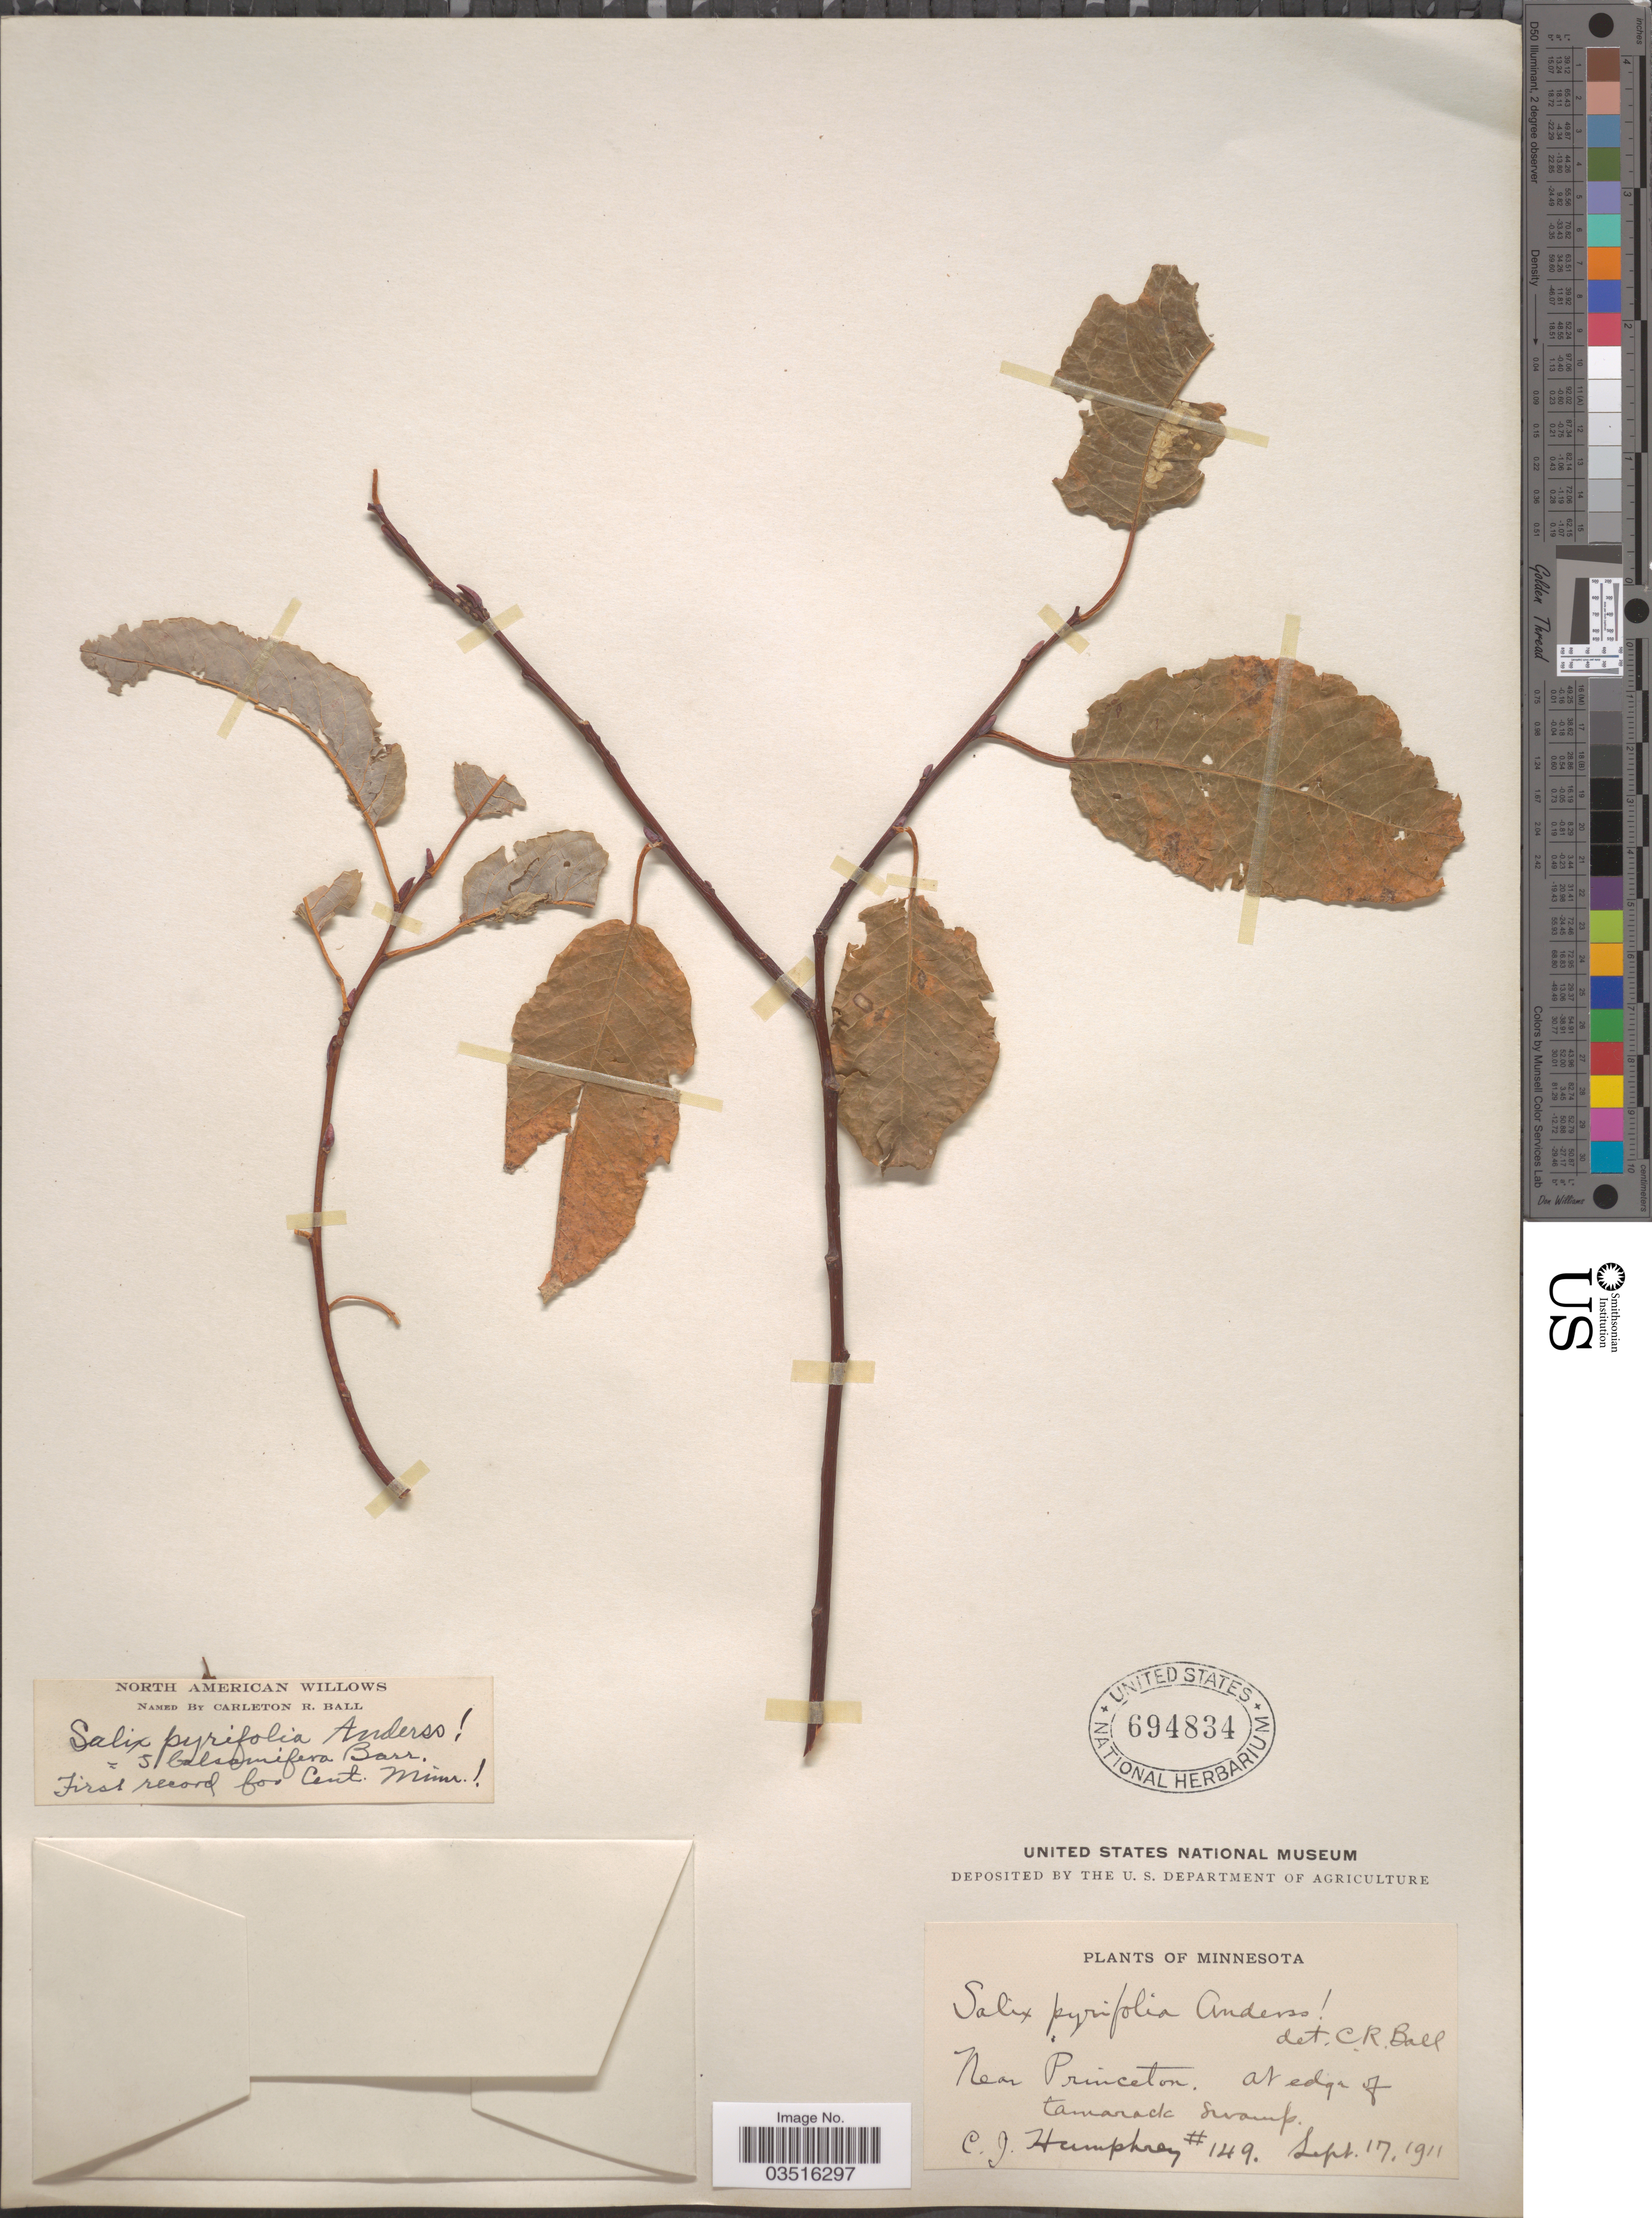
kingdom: Plantae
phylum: Tracheophyta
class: Magnoliopsida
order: Malpighiales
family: Salicaceae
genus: Salix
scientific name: Salix pyrifolia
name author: Ledeb.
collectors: C. Humphrey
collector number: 149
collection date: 1911-09-17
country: United States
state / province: Minnesota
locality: Near Princeton. At edge of tamarack swamp.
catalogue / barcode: US 694834